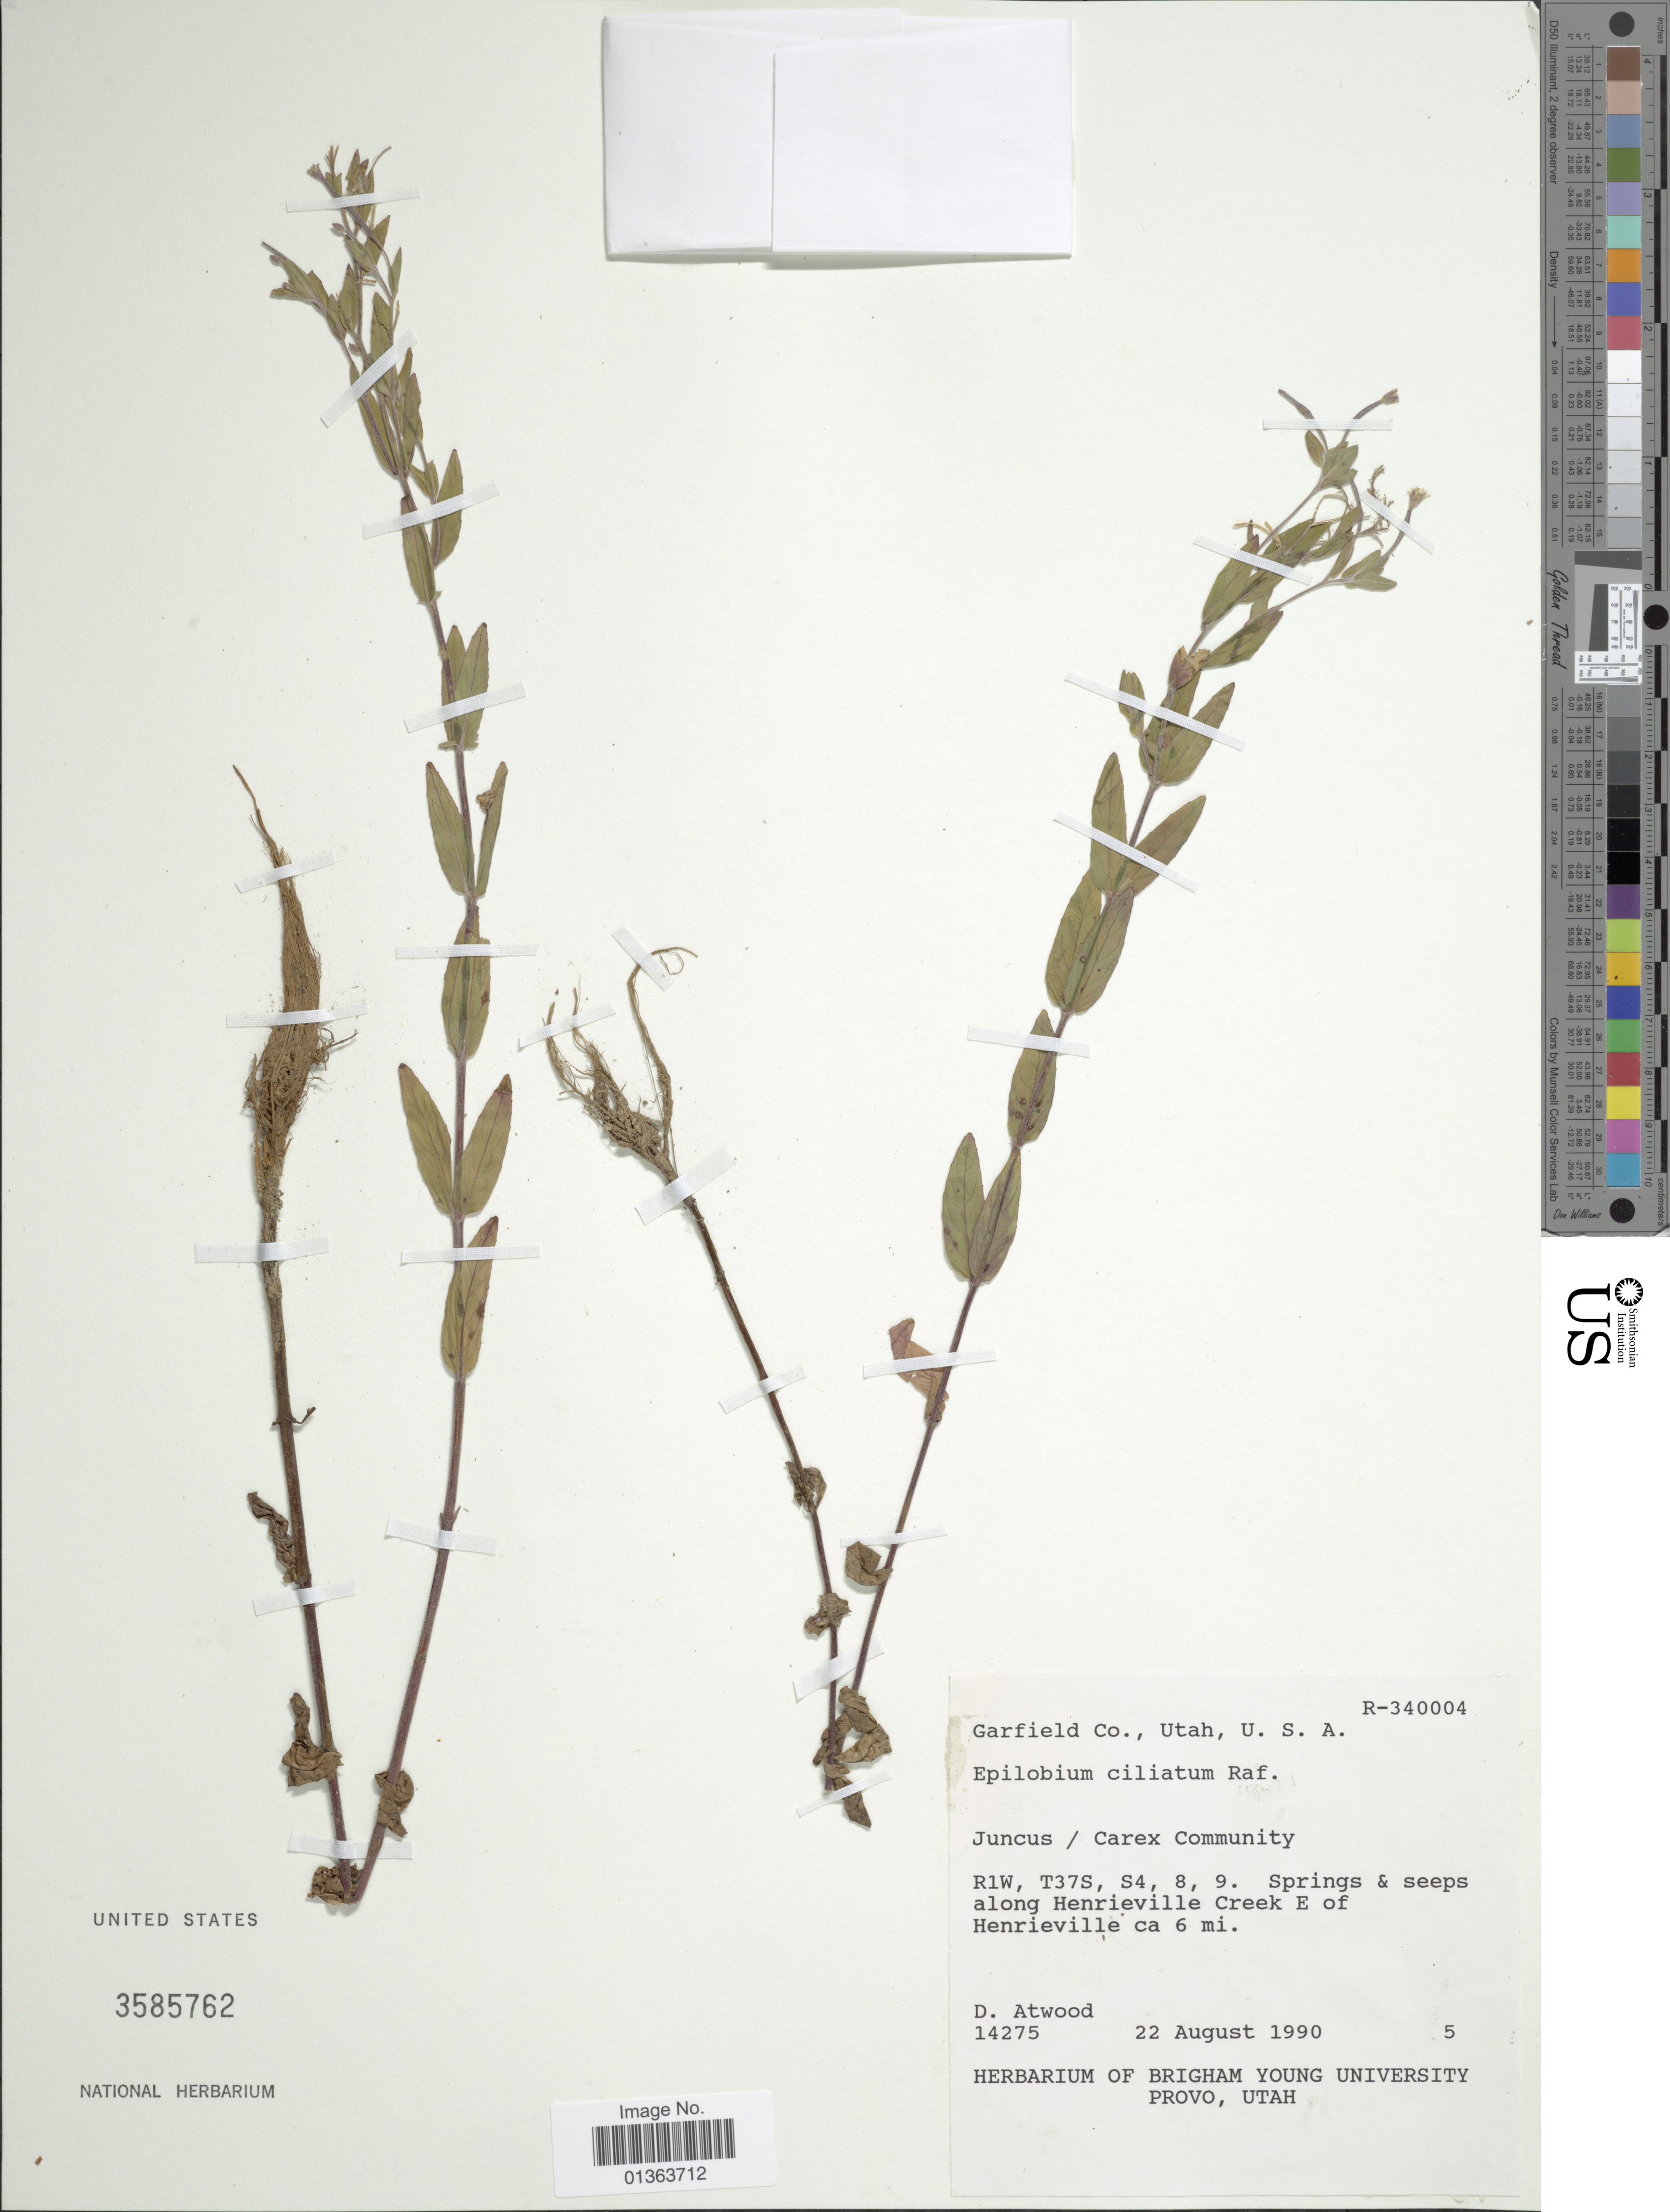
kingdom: Plantae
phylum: Tracheophyta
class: Magnoliopsida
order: Myrtales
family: Onagraceae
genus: Epilobium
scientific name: Epilobium ciliatum subsp. ciliatum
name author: Raf.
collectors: D. Atwood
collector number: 14275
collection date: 1990-08-22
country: United States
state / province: Utah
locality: Garfield Co. R1W, T37S, S4, 8, 9. Springs & seeps along Henrieville Creek E of Henrieville ca 6 mi.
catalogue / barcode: US 3585762